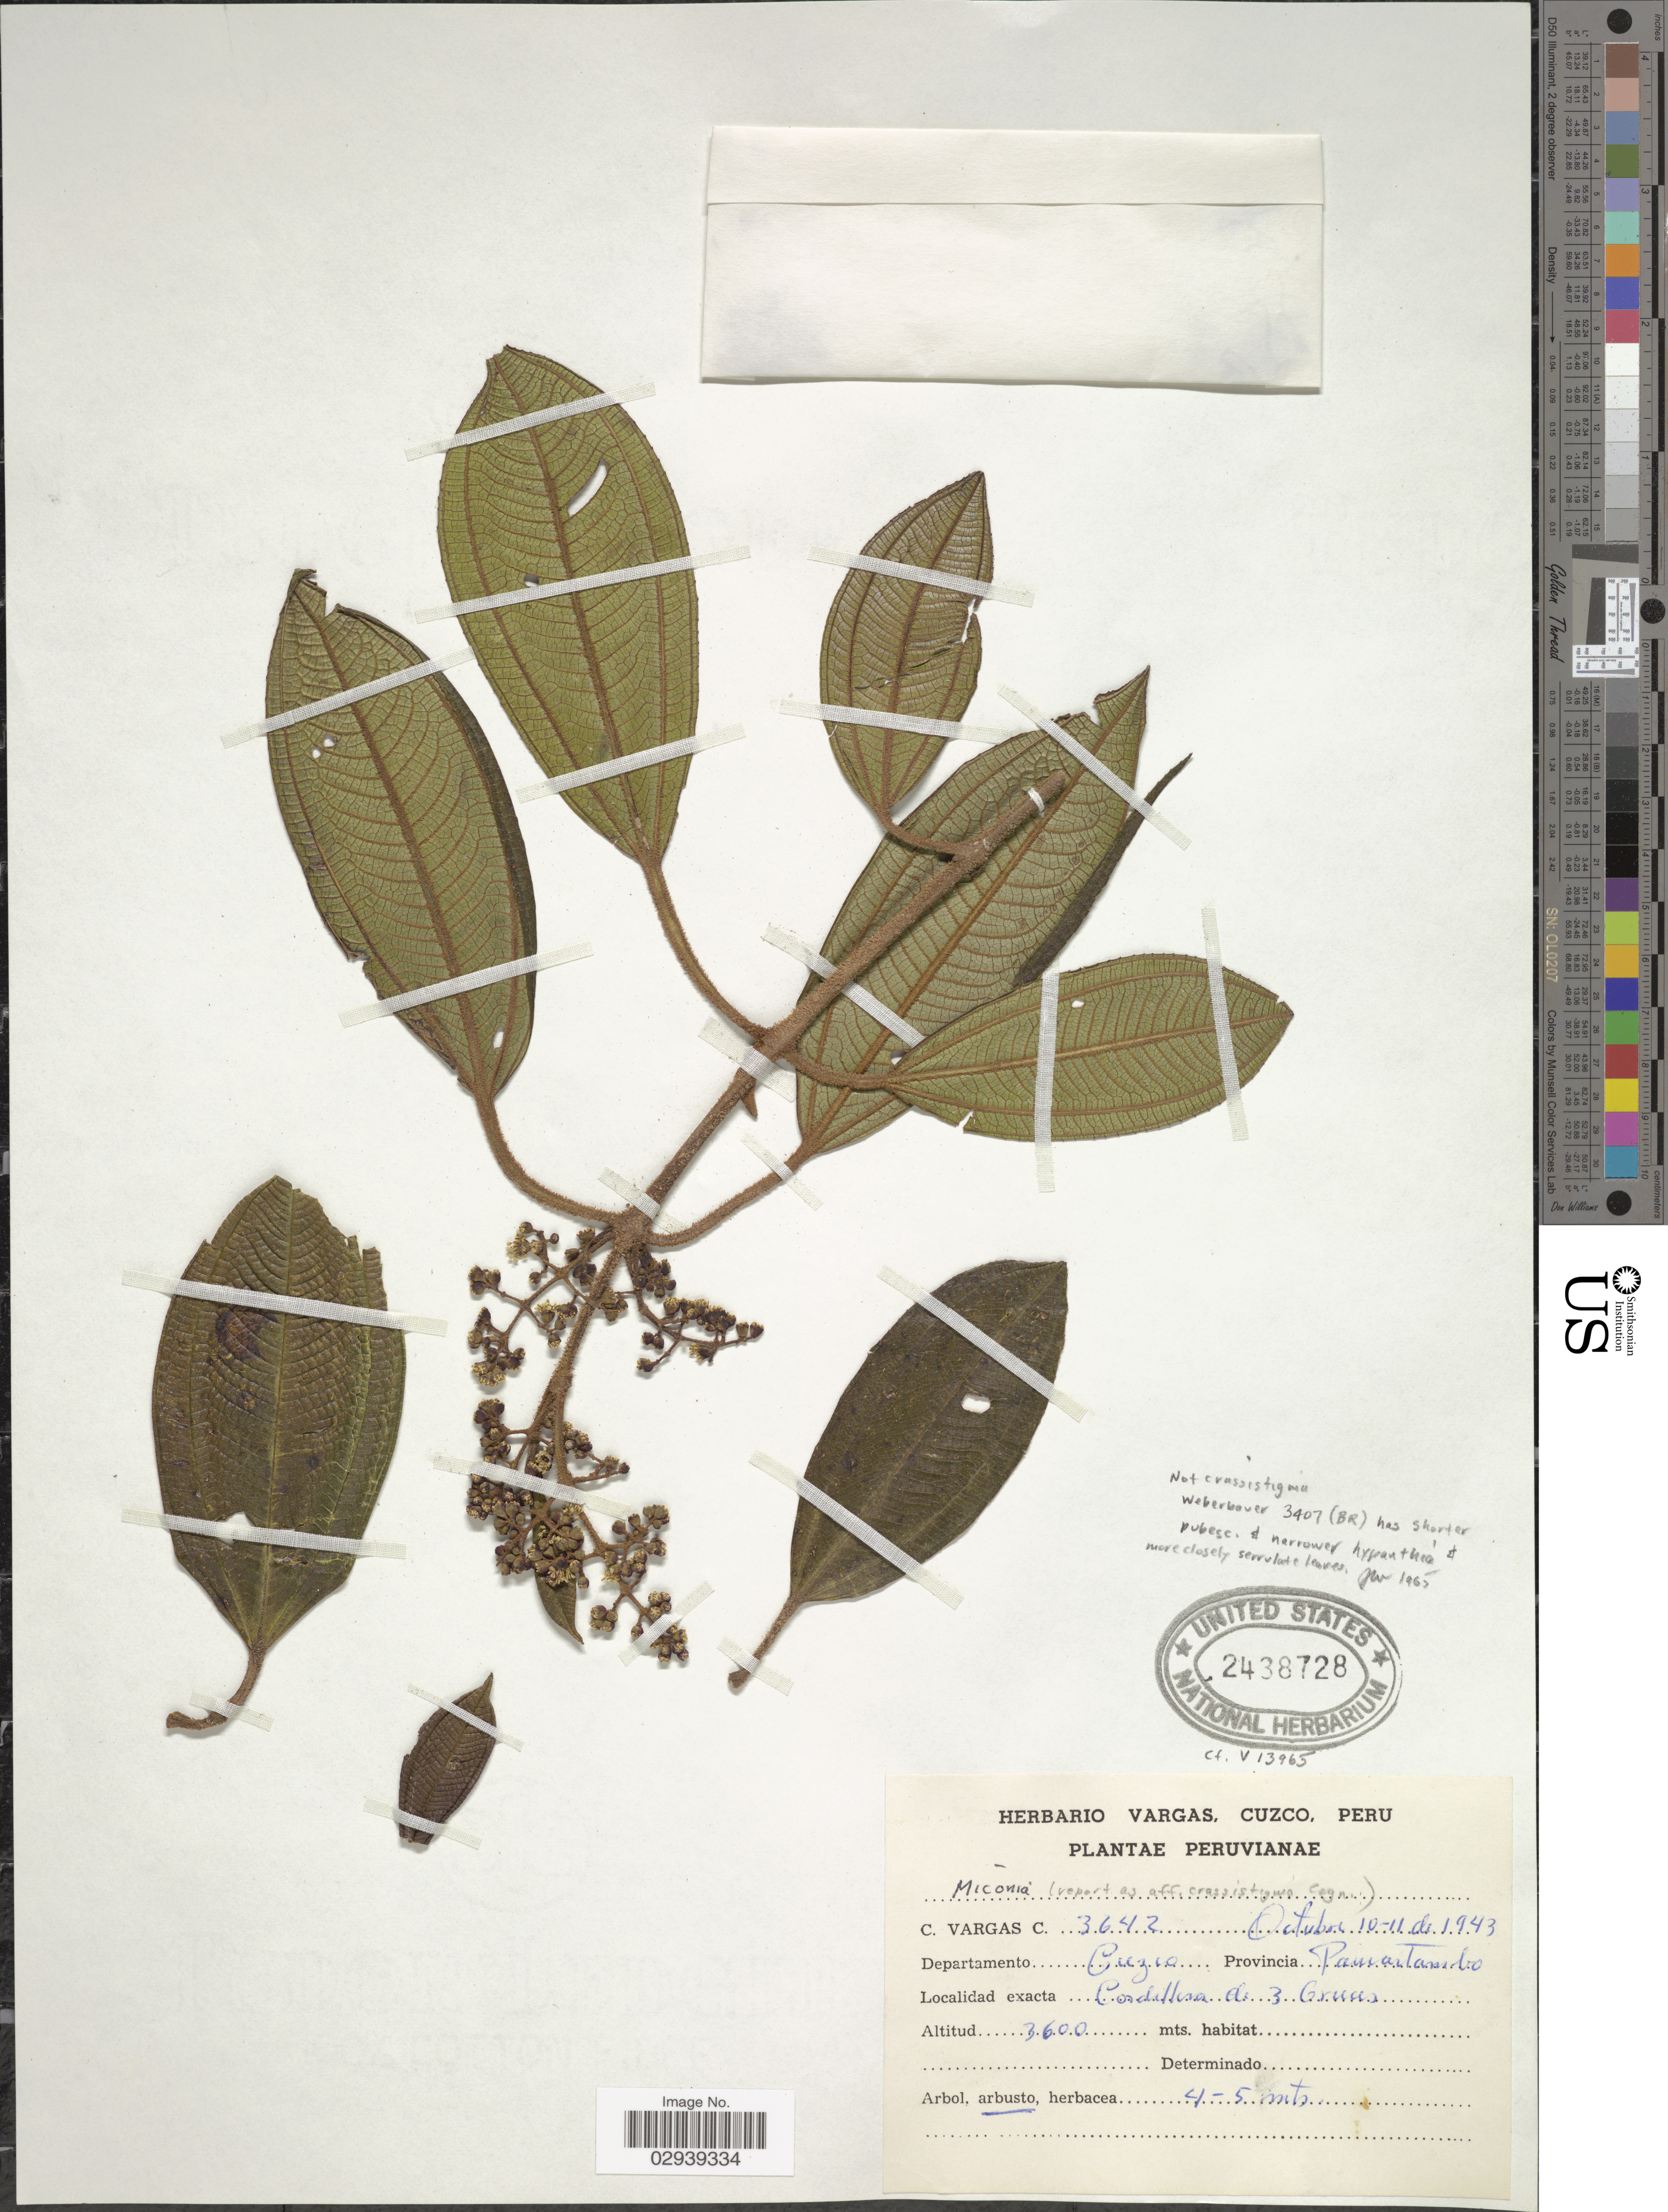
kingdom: Plantae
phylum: Tracheophyta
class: Magnoliopsida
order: Myrtales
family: Melastomataceae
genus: Miconia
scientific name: Miconia farfanii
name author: Jan.M. Burke & Michelang.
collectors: C. Vargas Calderón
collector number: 3642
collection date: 1943-10-10/1943-10-11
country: Peru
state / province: Cusco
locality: Departamento Cuzco. Provincia Paucartambo. Cordillera de 3 Cruces.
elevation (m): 3600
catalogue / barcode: US 2438728